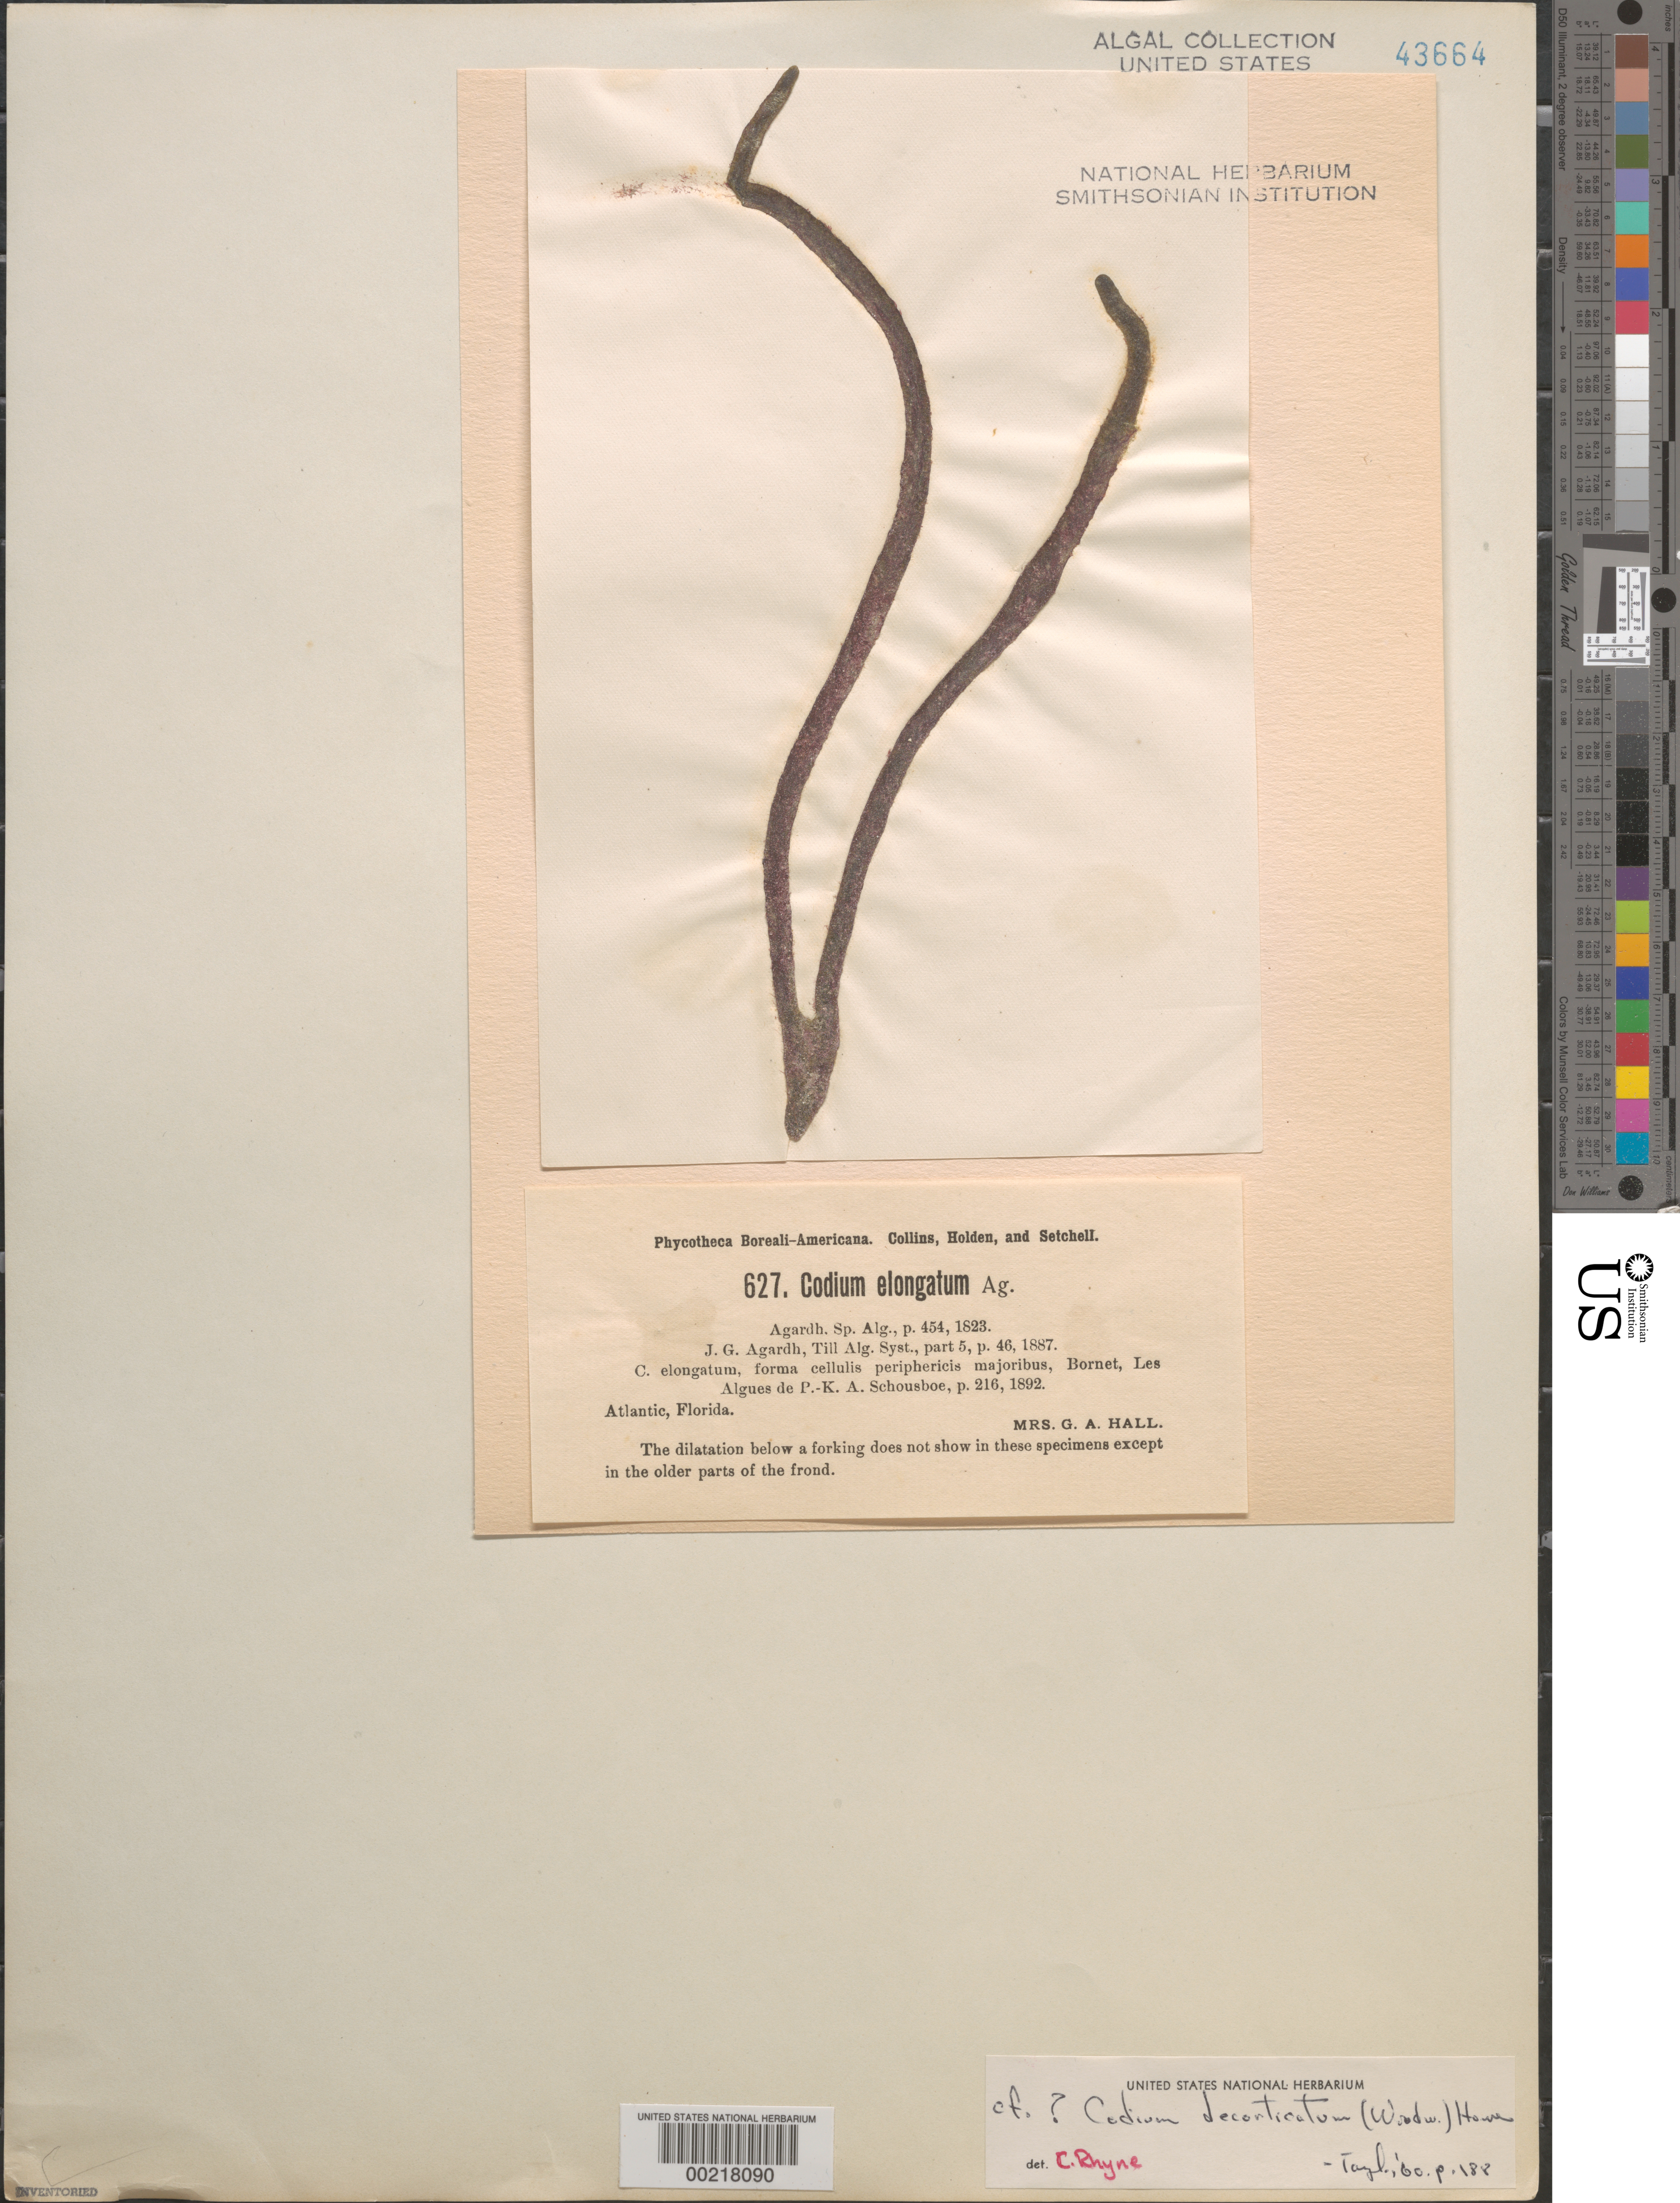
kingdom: Plantae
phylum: Chlorophyta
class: Ulvophyceae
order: Bryopsidales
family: Codiaceae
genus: Codium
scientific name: Codium decorticatum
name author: (Woodw.) M. Howe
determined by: Rhyne, C. F.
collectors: Mrs. Hall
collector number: PB-A 627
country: United States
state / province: Florida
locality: Atlantic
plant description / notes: Collins, Holden & Setchell, Phycotheca Boreali-Americana, as Codium elongatum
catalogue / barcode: US 43664